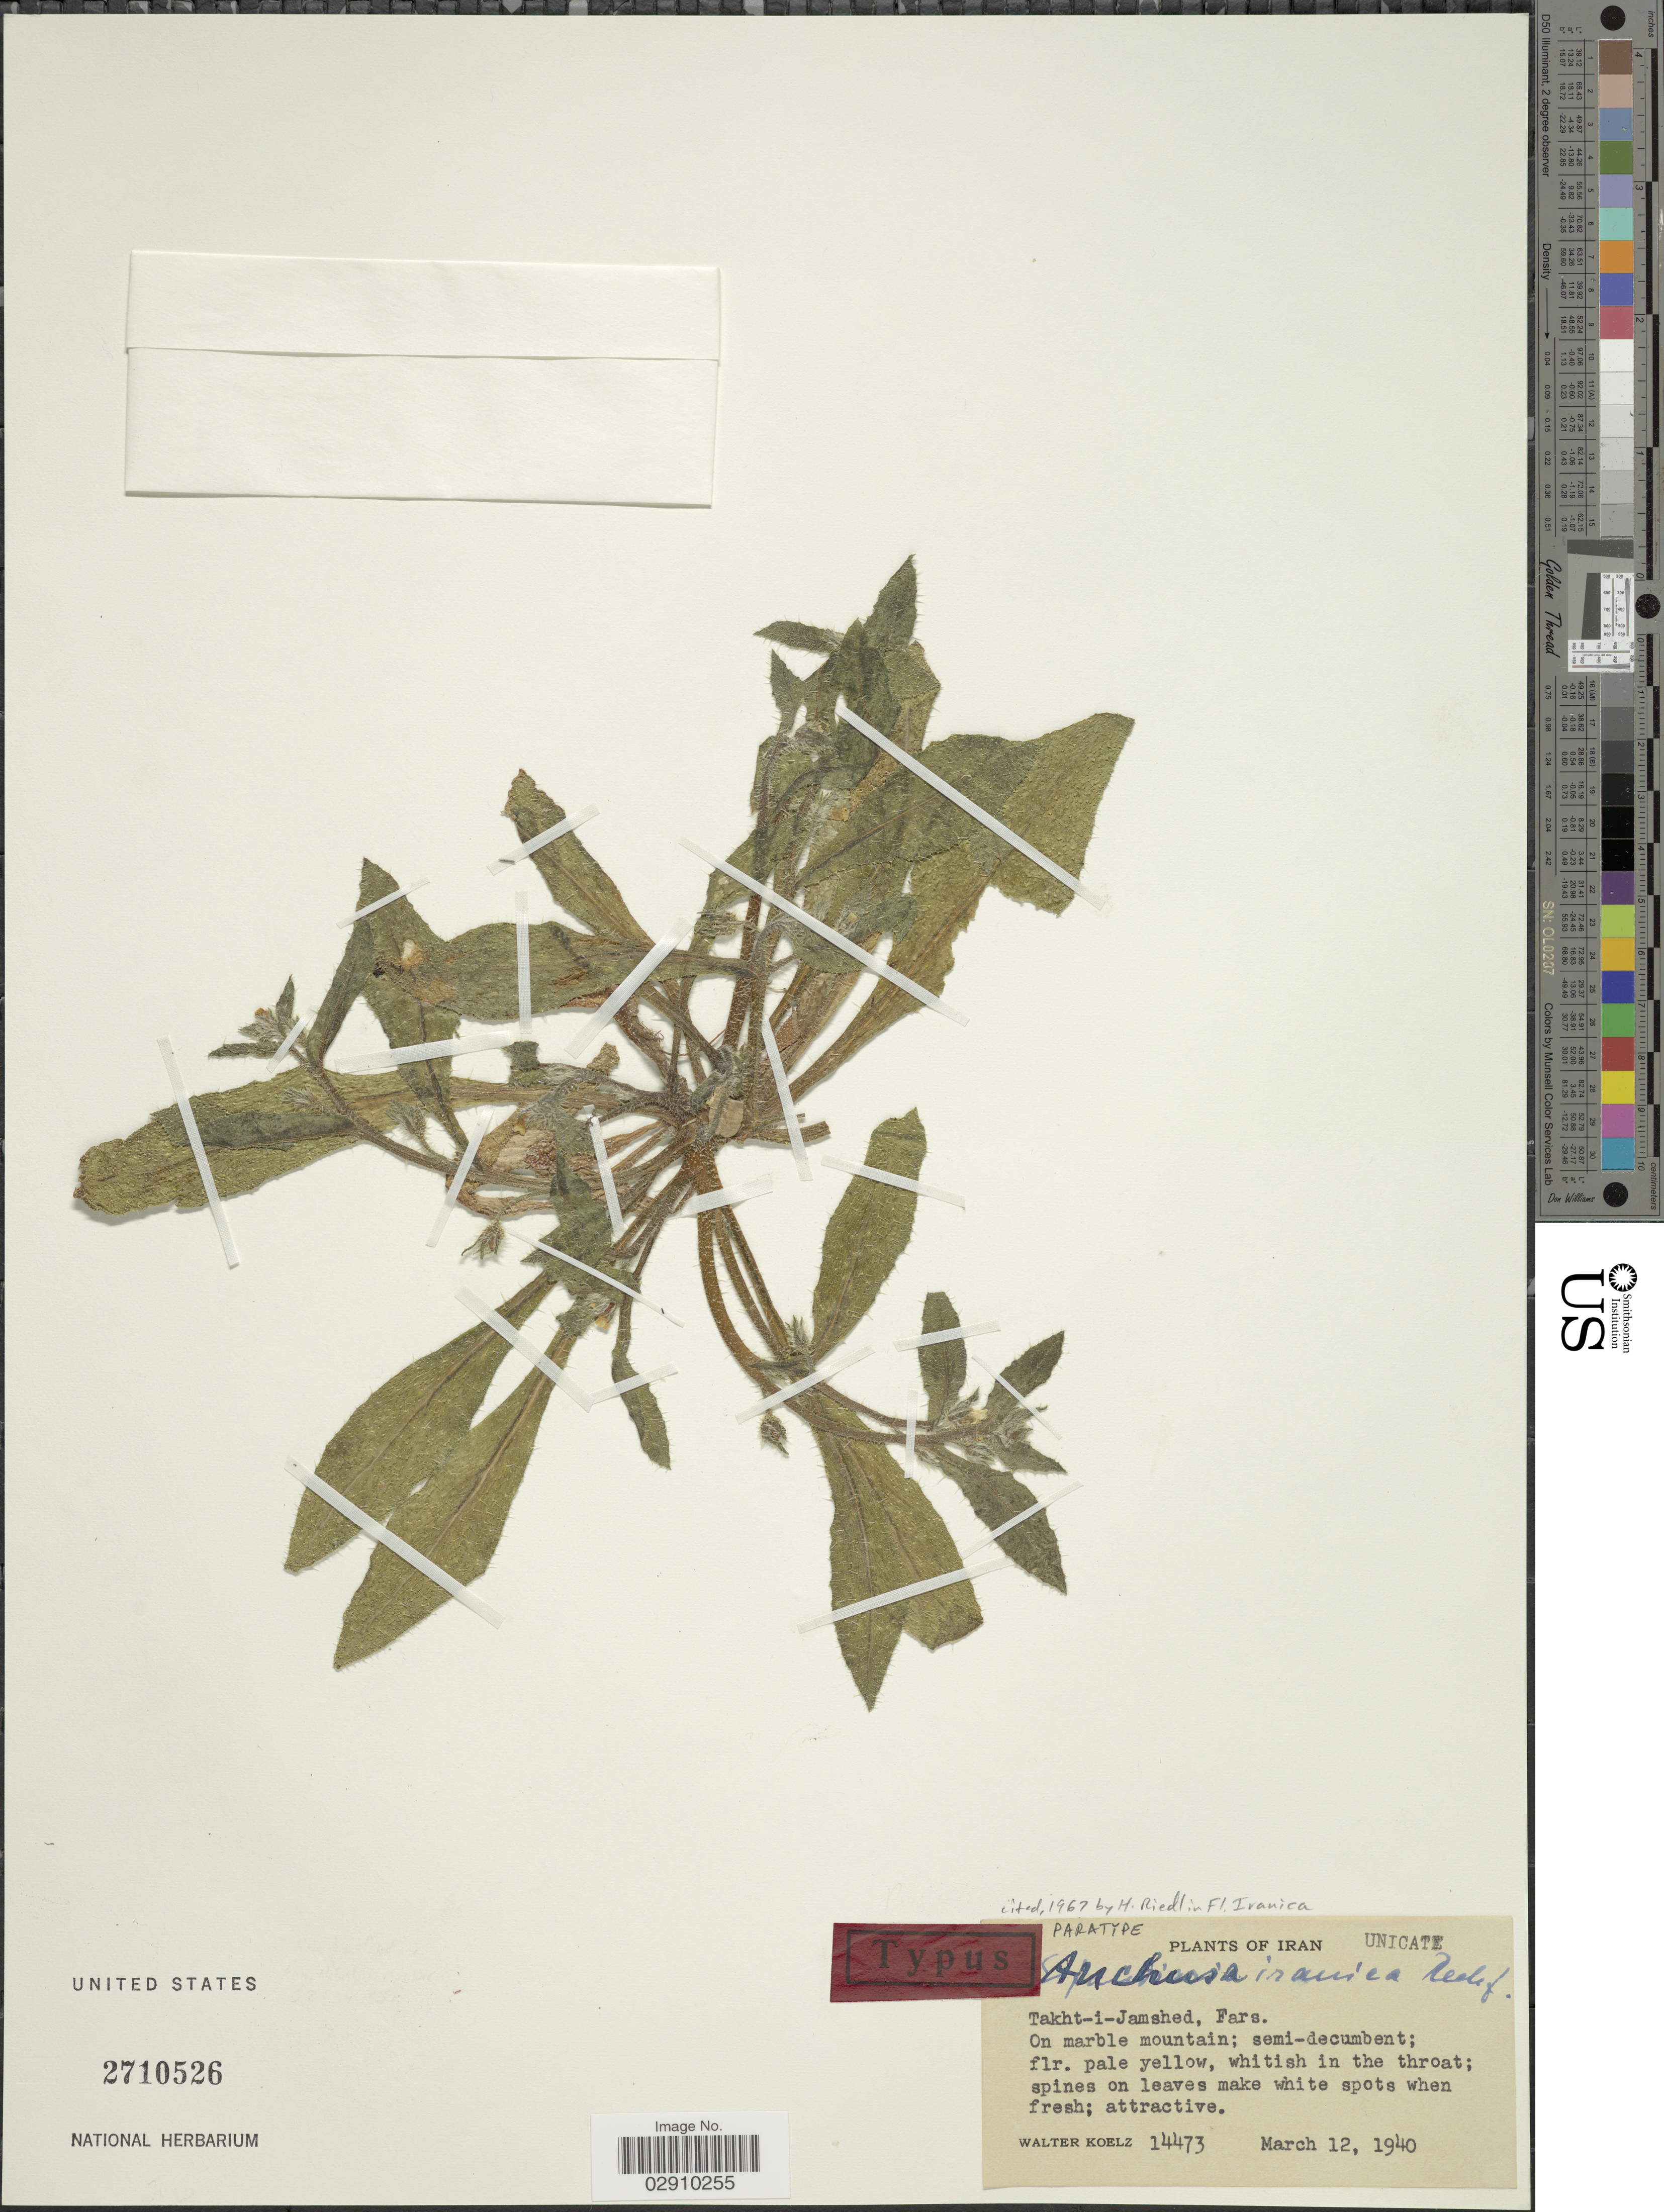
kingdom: Plantae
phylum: Tracheophyta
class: Magnoliopsida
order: Boraginales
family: Boraginaceae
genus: Anchusa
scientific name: Anchusa iranica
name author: Rech. f. & Esfand.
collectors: W. N. Koelz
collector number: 14473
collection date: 1940-03-12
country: Iran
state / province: Fars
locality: Takhti-Jamshed. On marble mountain.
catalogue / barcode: US 2710526